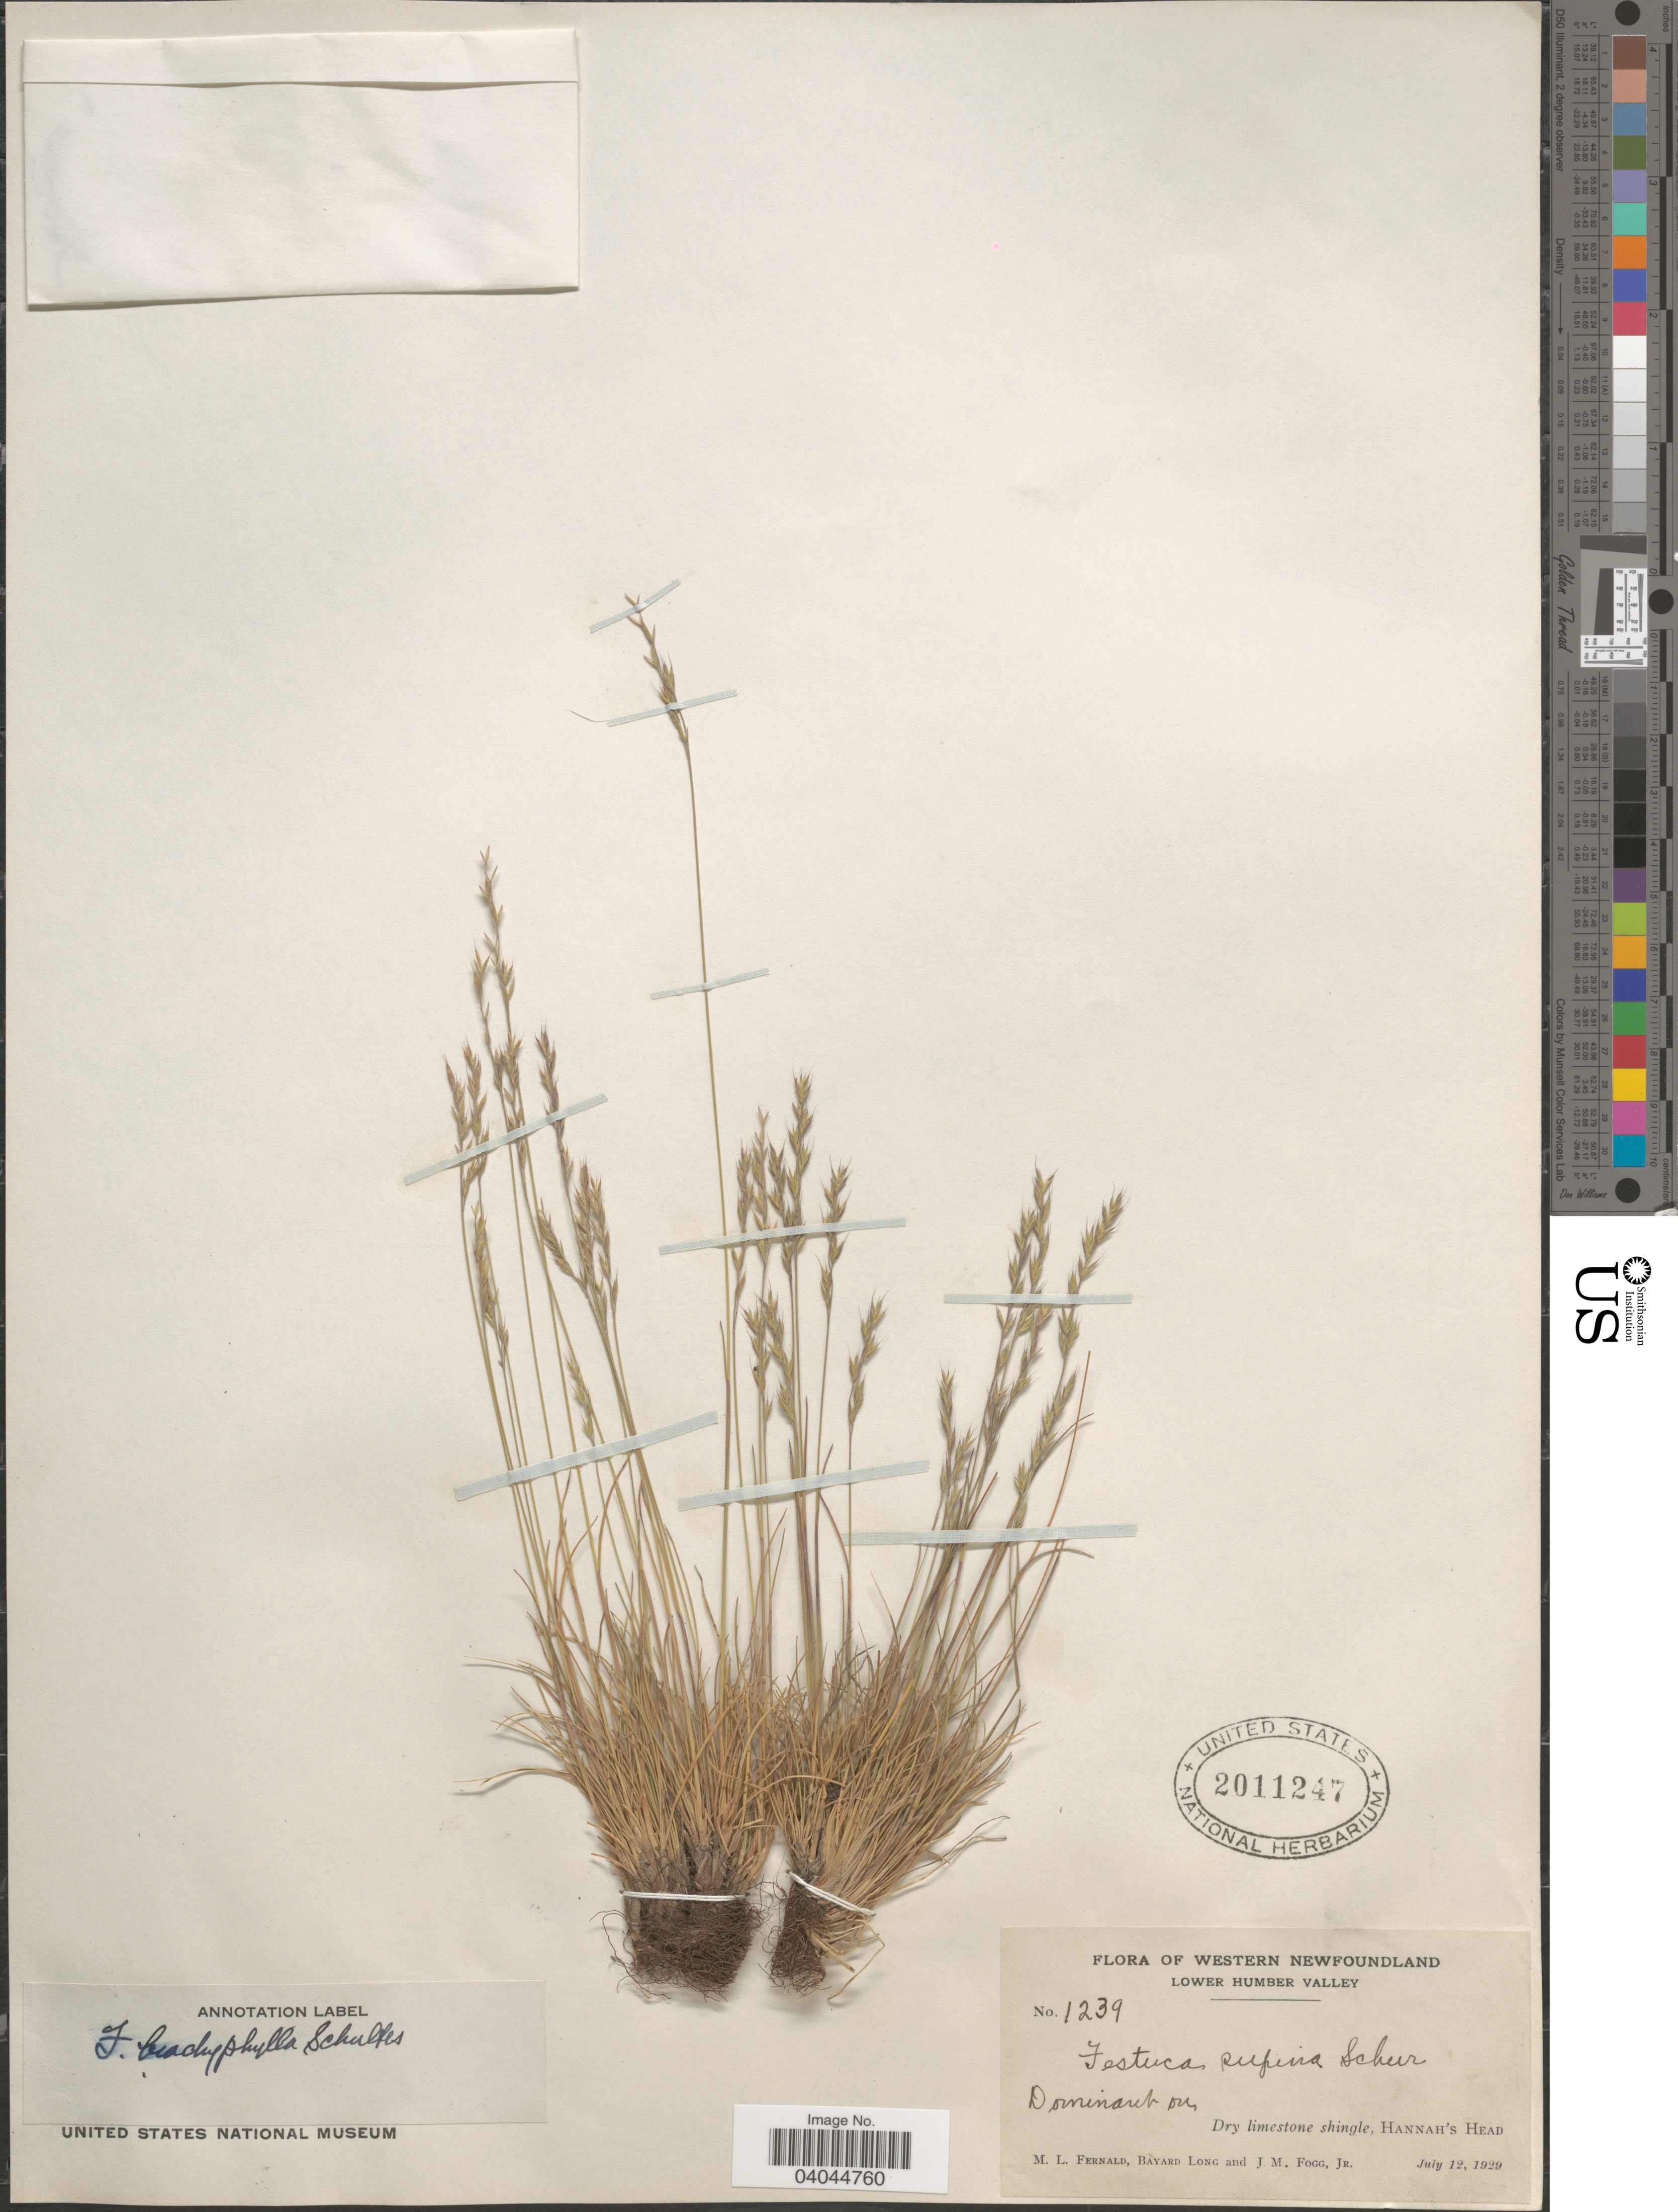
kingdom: Plantae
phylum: Tracheophyta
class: Liliopsida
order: Poales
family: Poaceae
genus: Festuca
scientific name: Festuca ovina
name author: L.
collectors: M. L. Fernald, B. Long & J. Fogg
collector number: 1239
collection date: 1929-07-12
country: Canada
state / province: Newfoundland and Labrador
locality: Western Newfoundland. Lower Humber Valley. Dominant on Dry limestone shingle, Hannah's Head.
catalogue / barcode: US 2011247